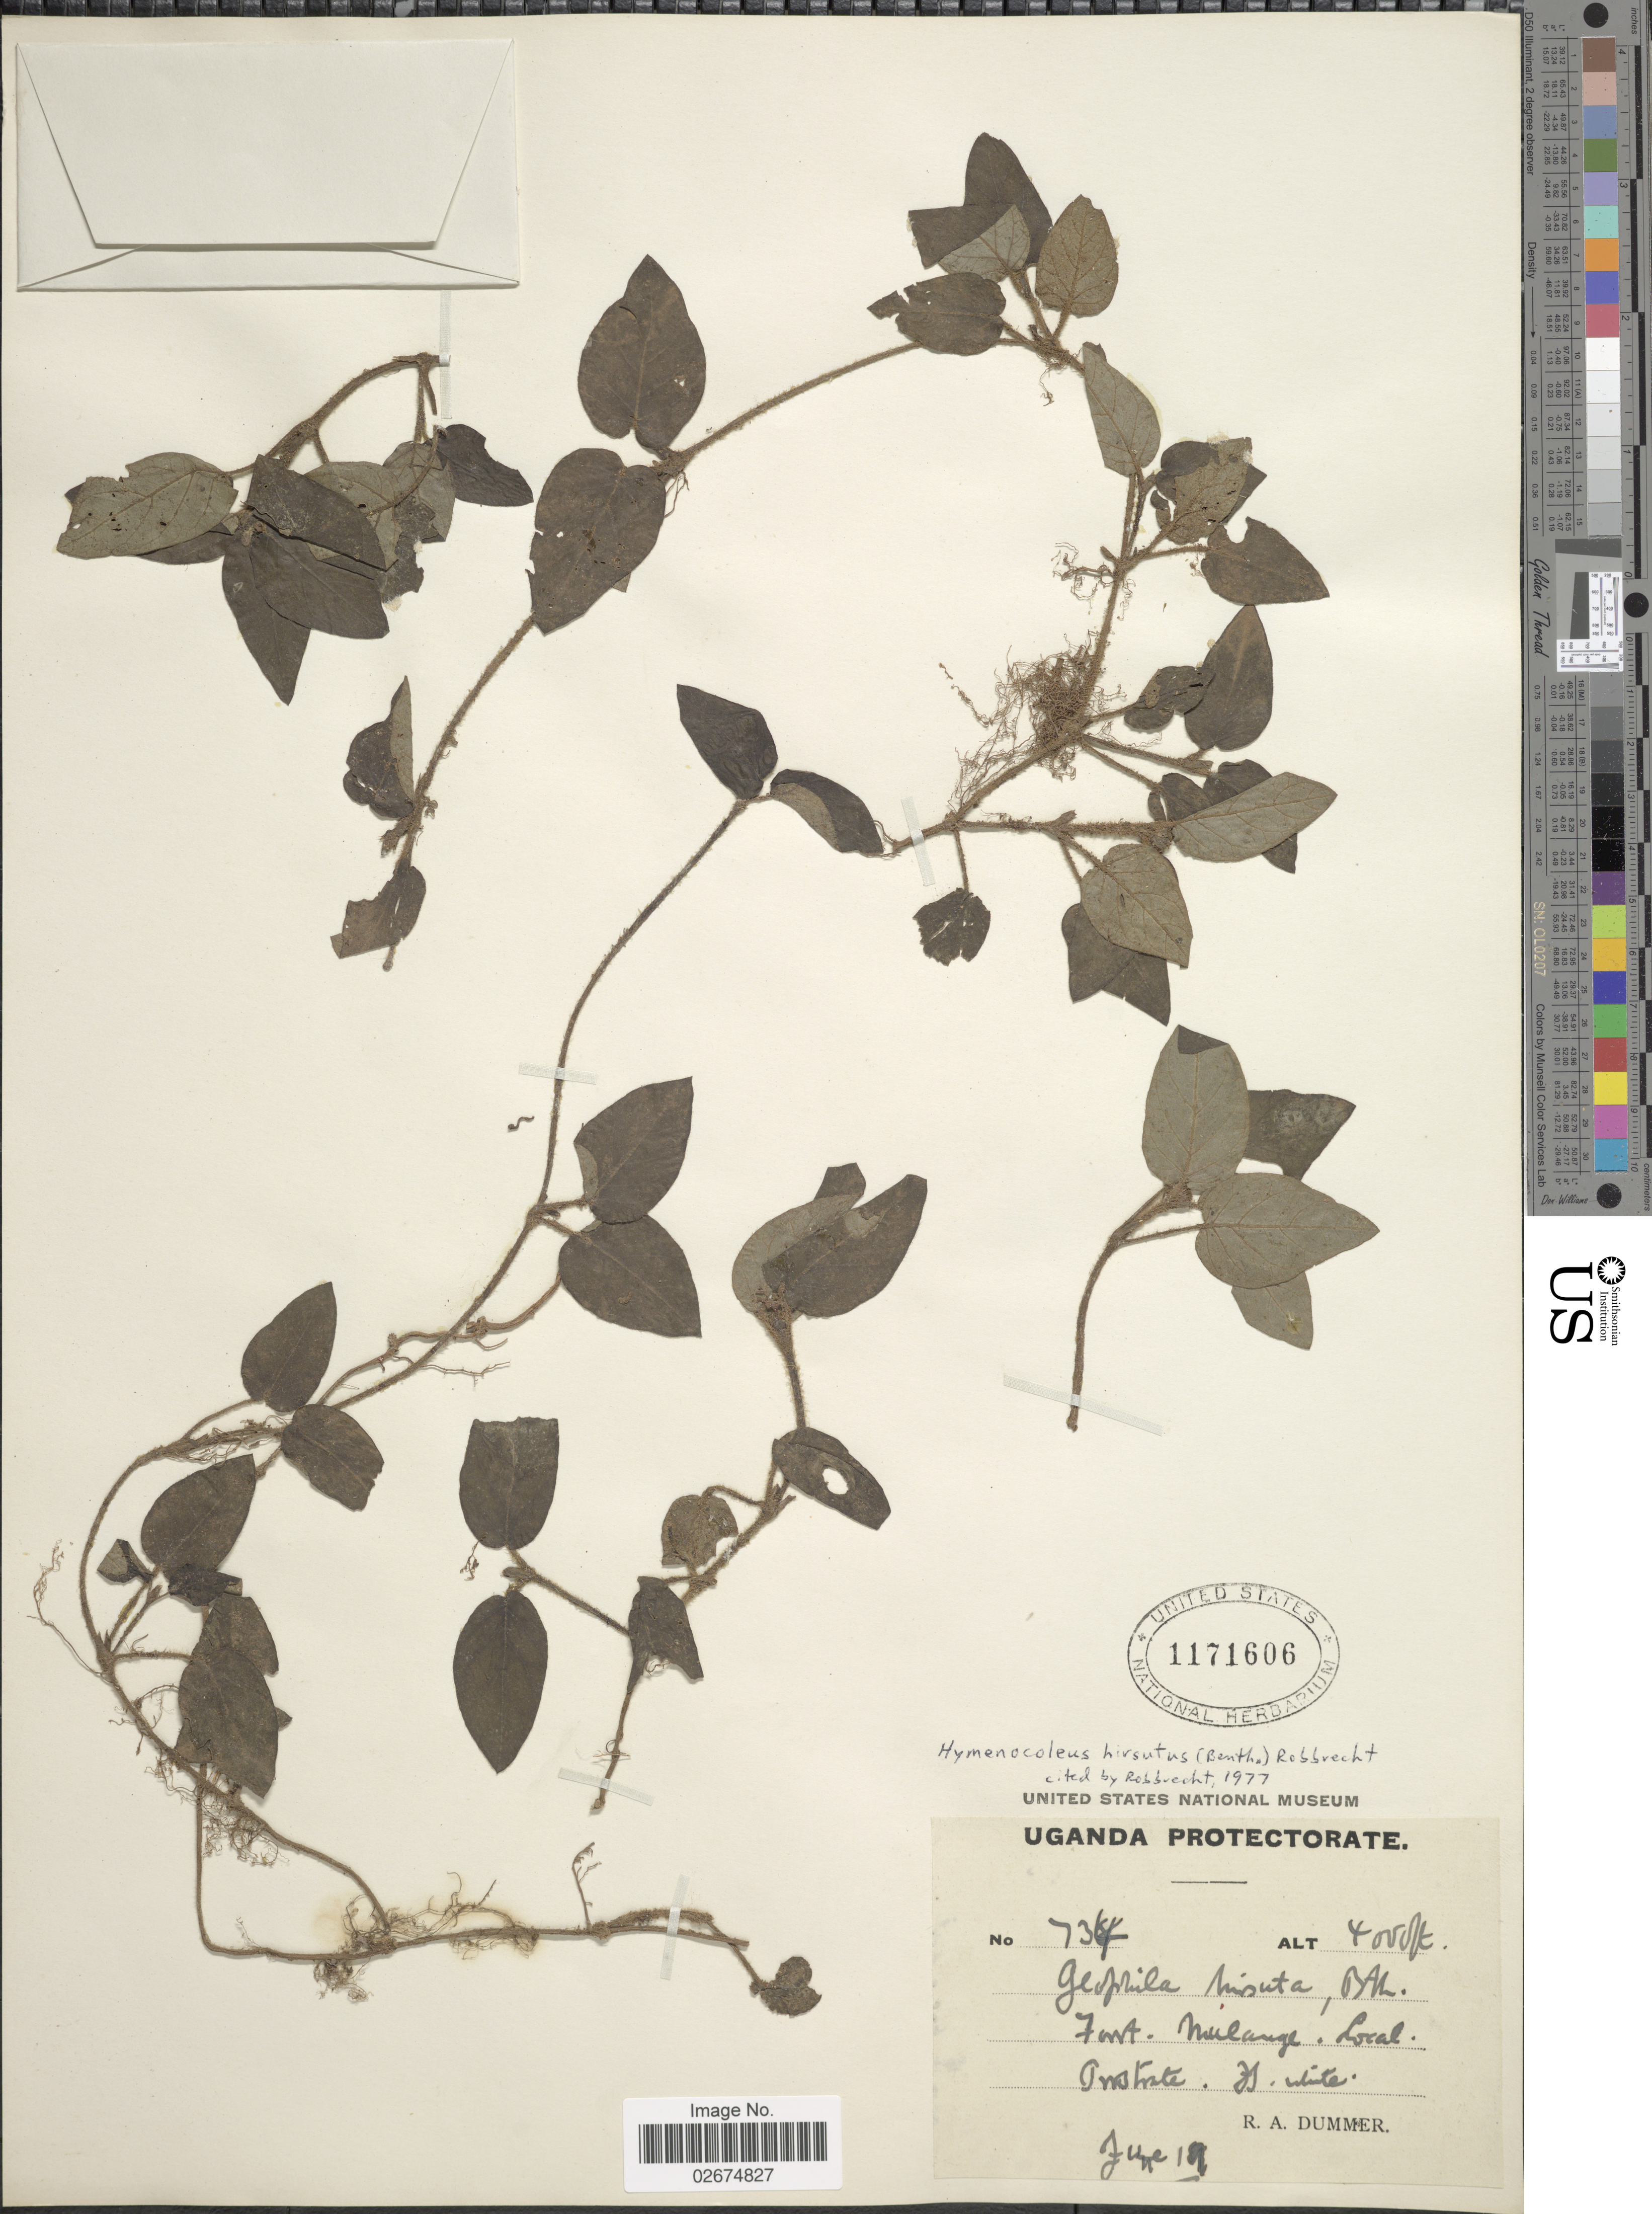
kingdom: Plantae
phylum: Tracheophyta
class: Magnoliopsida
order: Gentianales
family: Rubiaceae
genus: Hymenocoleus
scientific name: Hymenocoleus hirsutus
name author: Benth.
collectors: R. Dümmer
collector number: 734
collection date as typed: Transcribed d/m/y: /6/11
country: Uganda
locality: Uganda Protectorate. Mulange.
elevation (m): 1219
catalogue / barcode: US 1171606